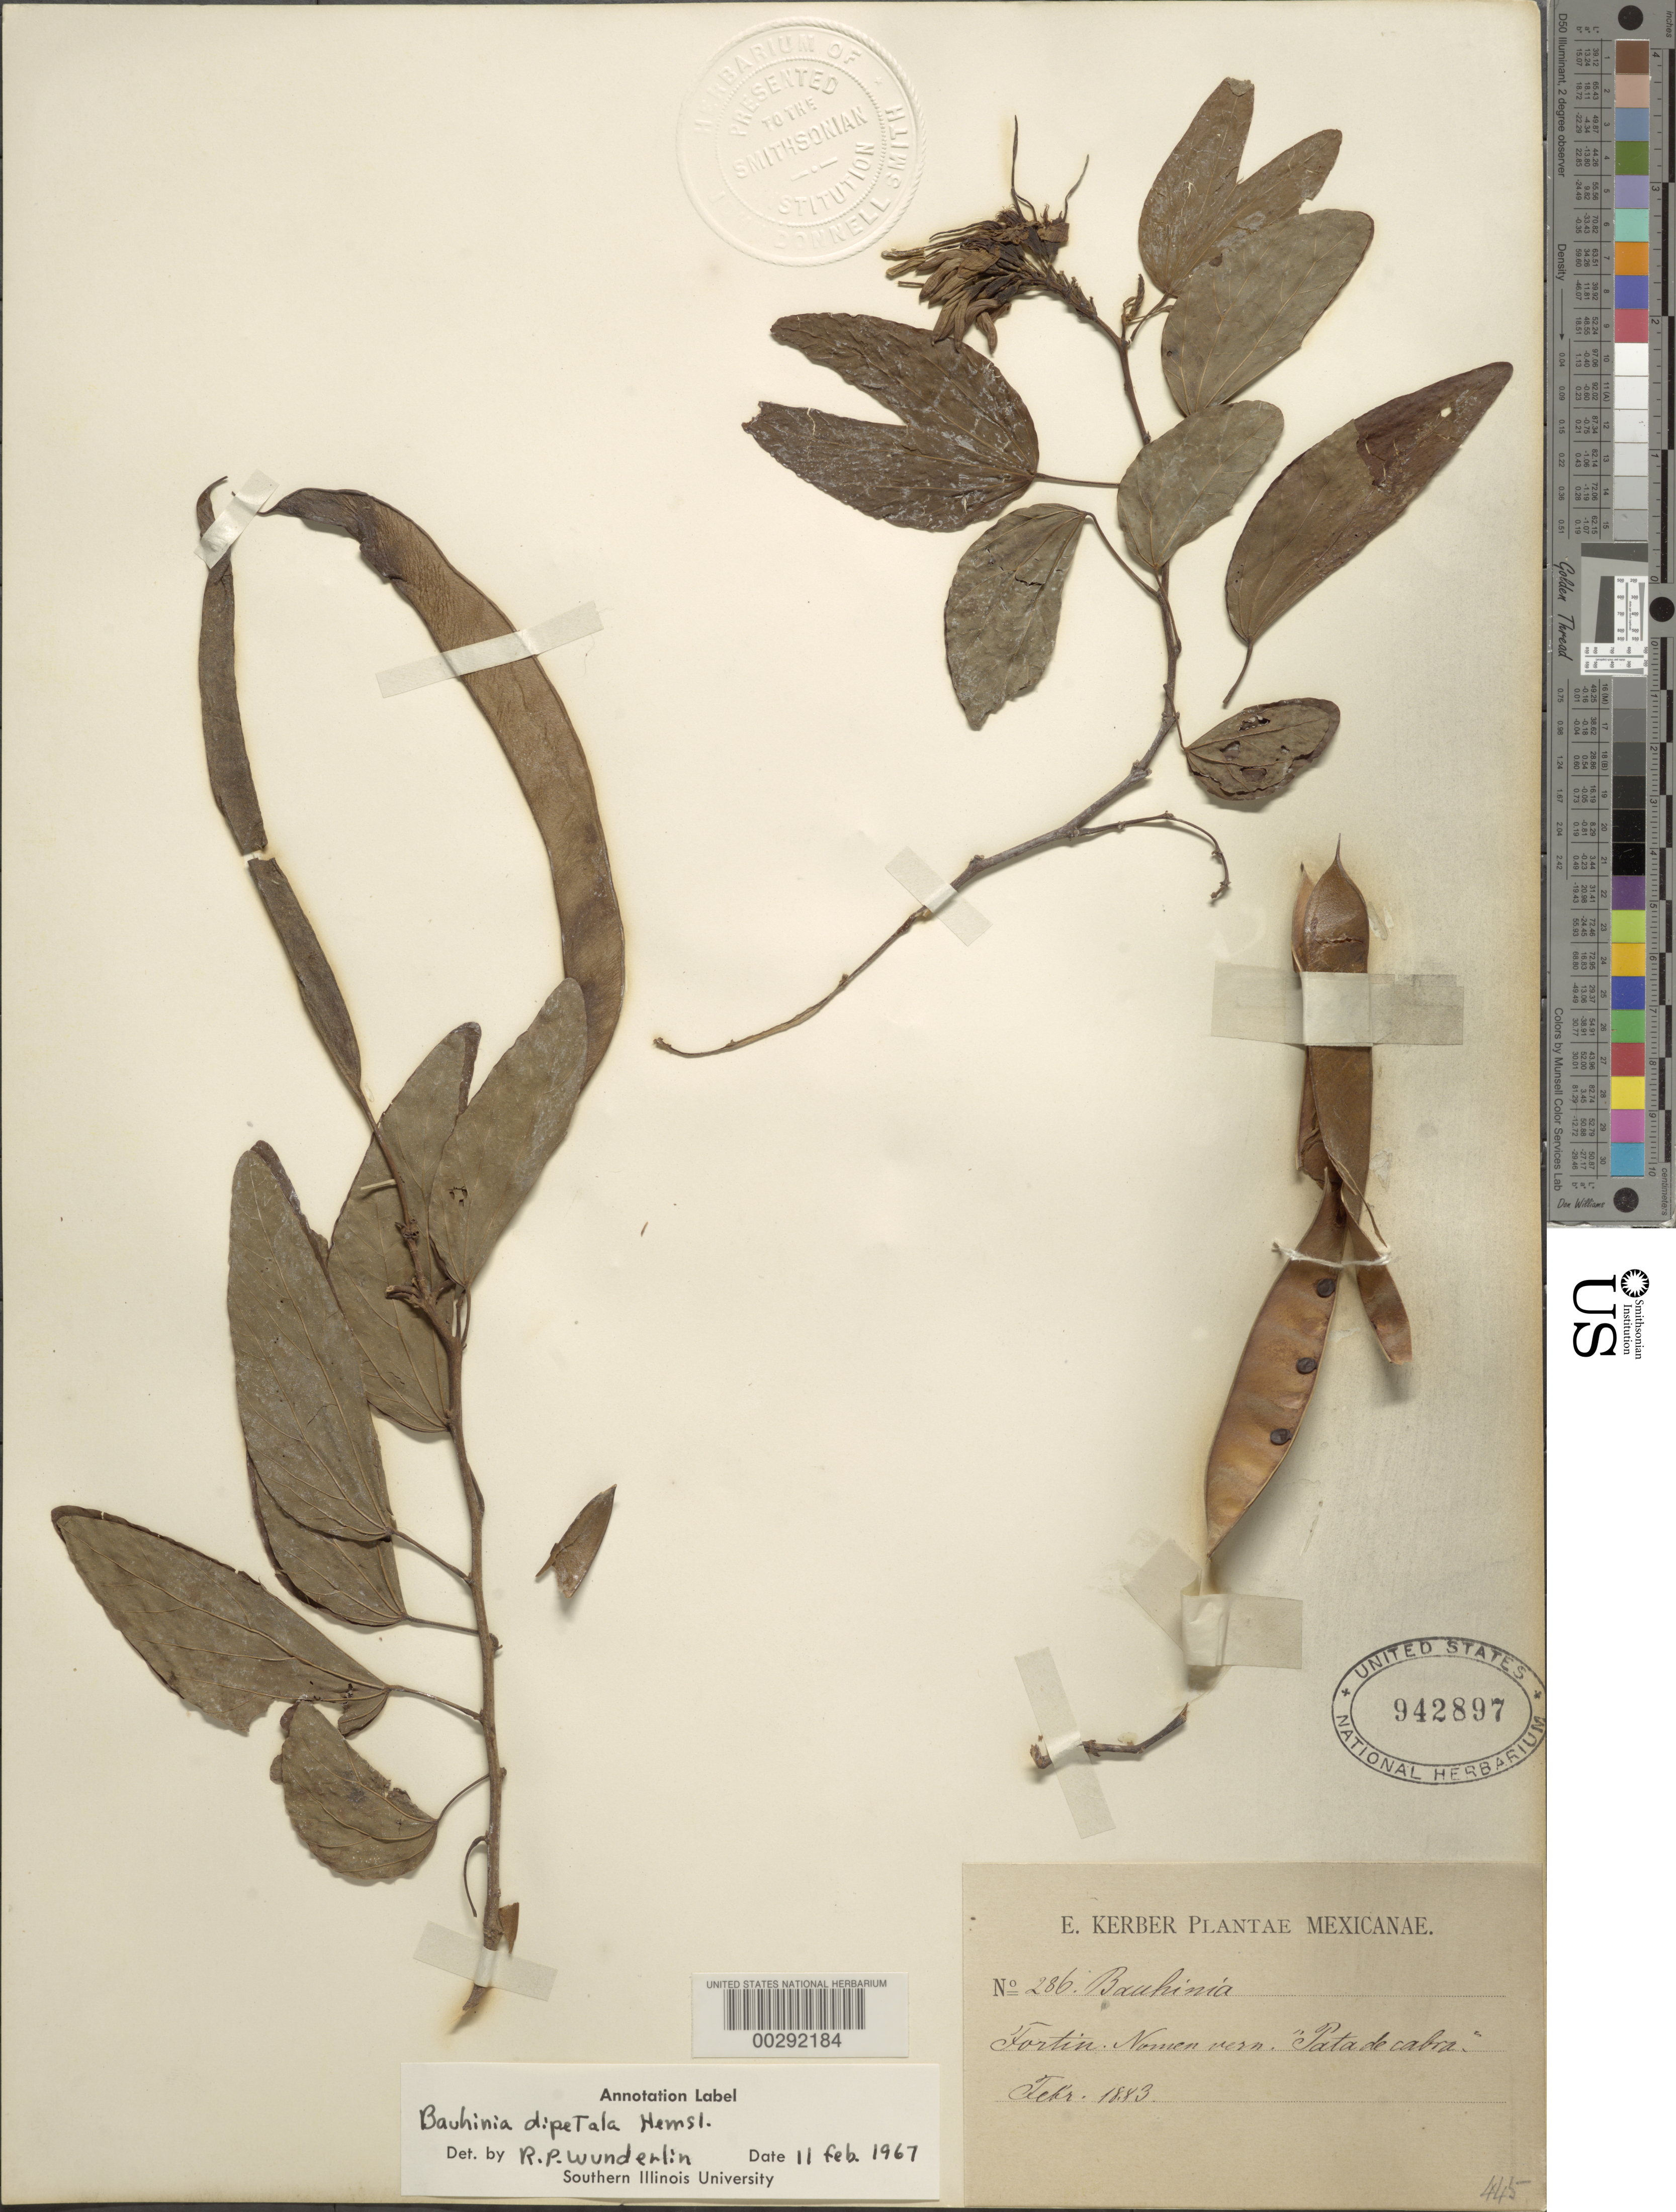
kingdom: Plantae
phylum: Tracheophyta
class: Magnoliopsida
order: Fabales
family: Fabaceae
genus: Bauhinia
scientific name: Bauhinia dipetala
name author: Hemsl.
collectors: E. Kerber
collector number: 286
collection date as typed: Feb 1883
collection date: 1883-02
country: Mexico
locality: E of Monserrat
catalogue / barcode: US 942897